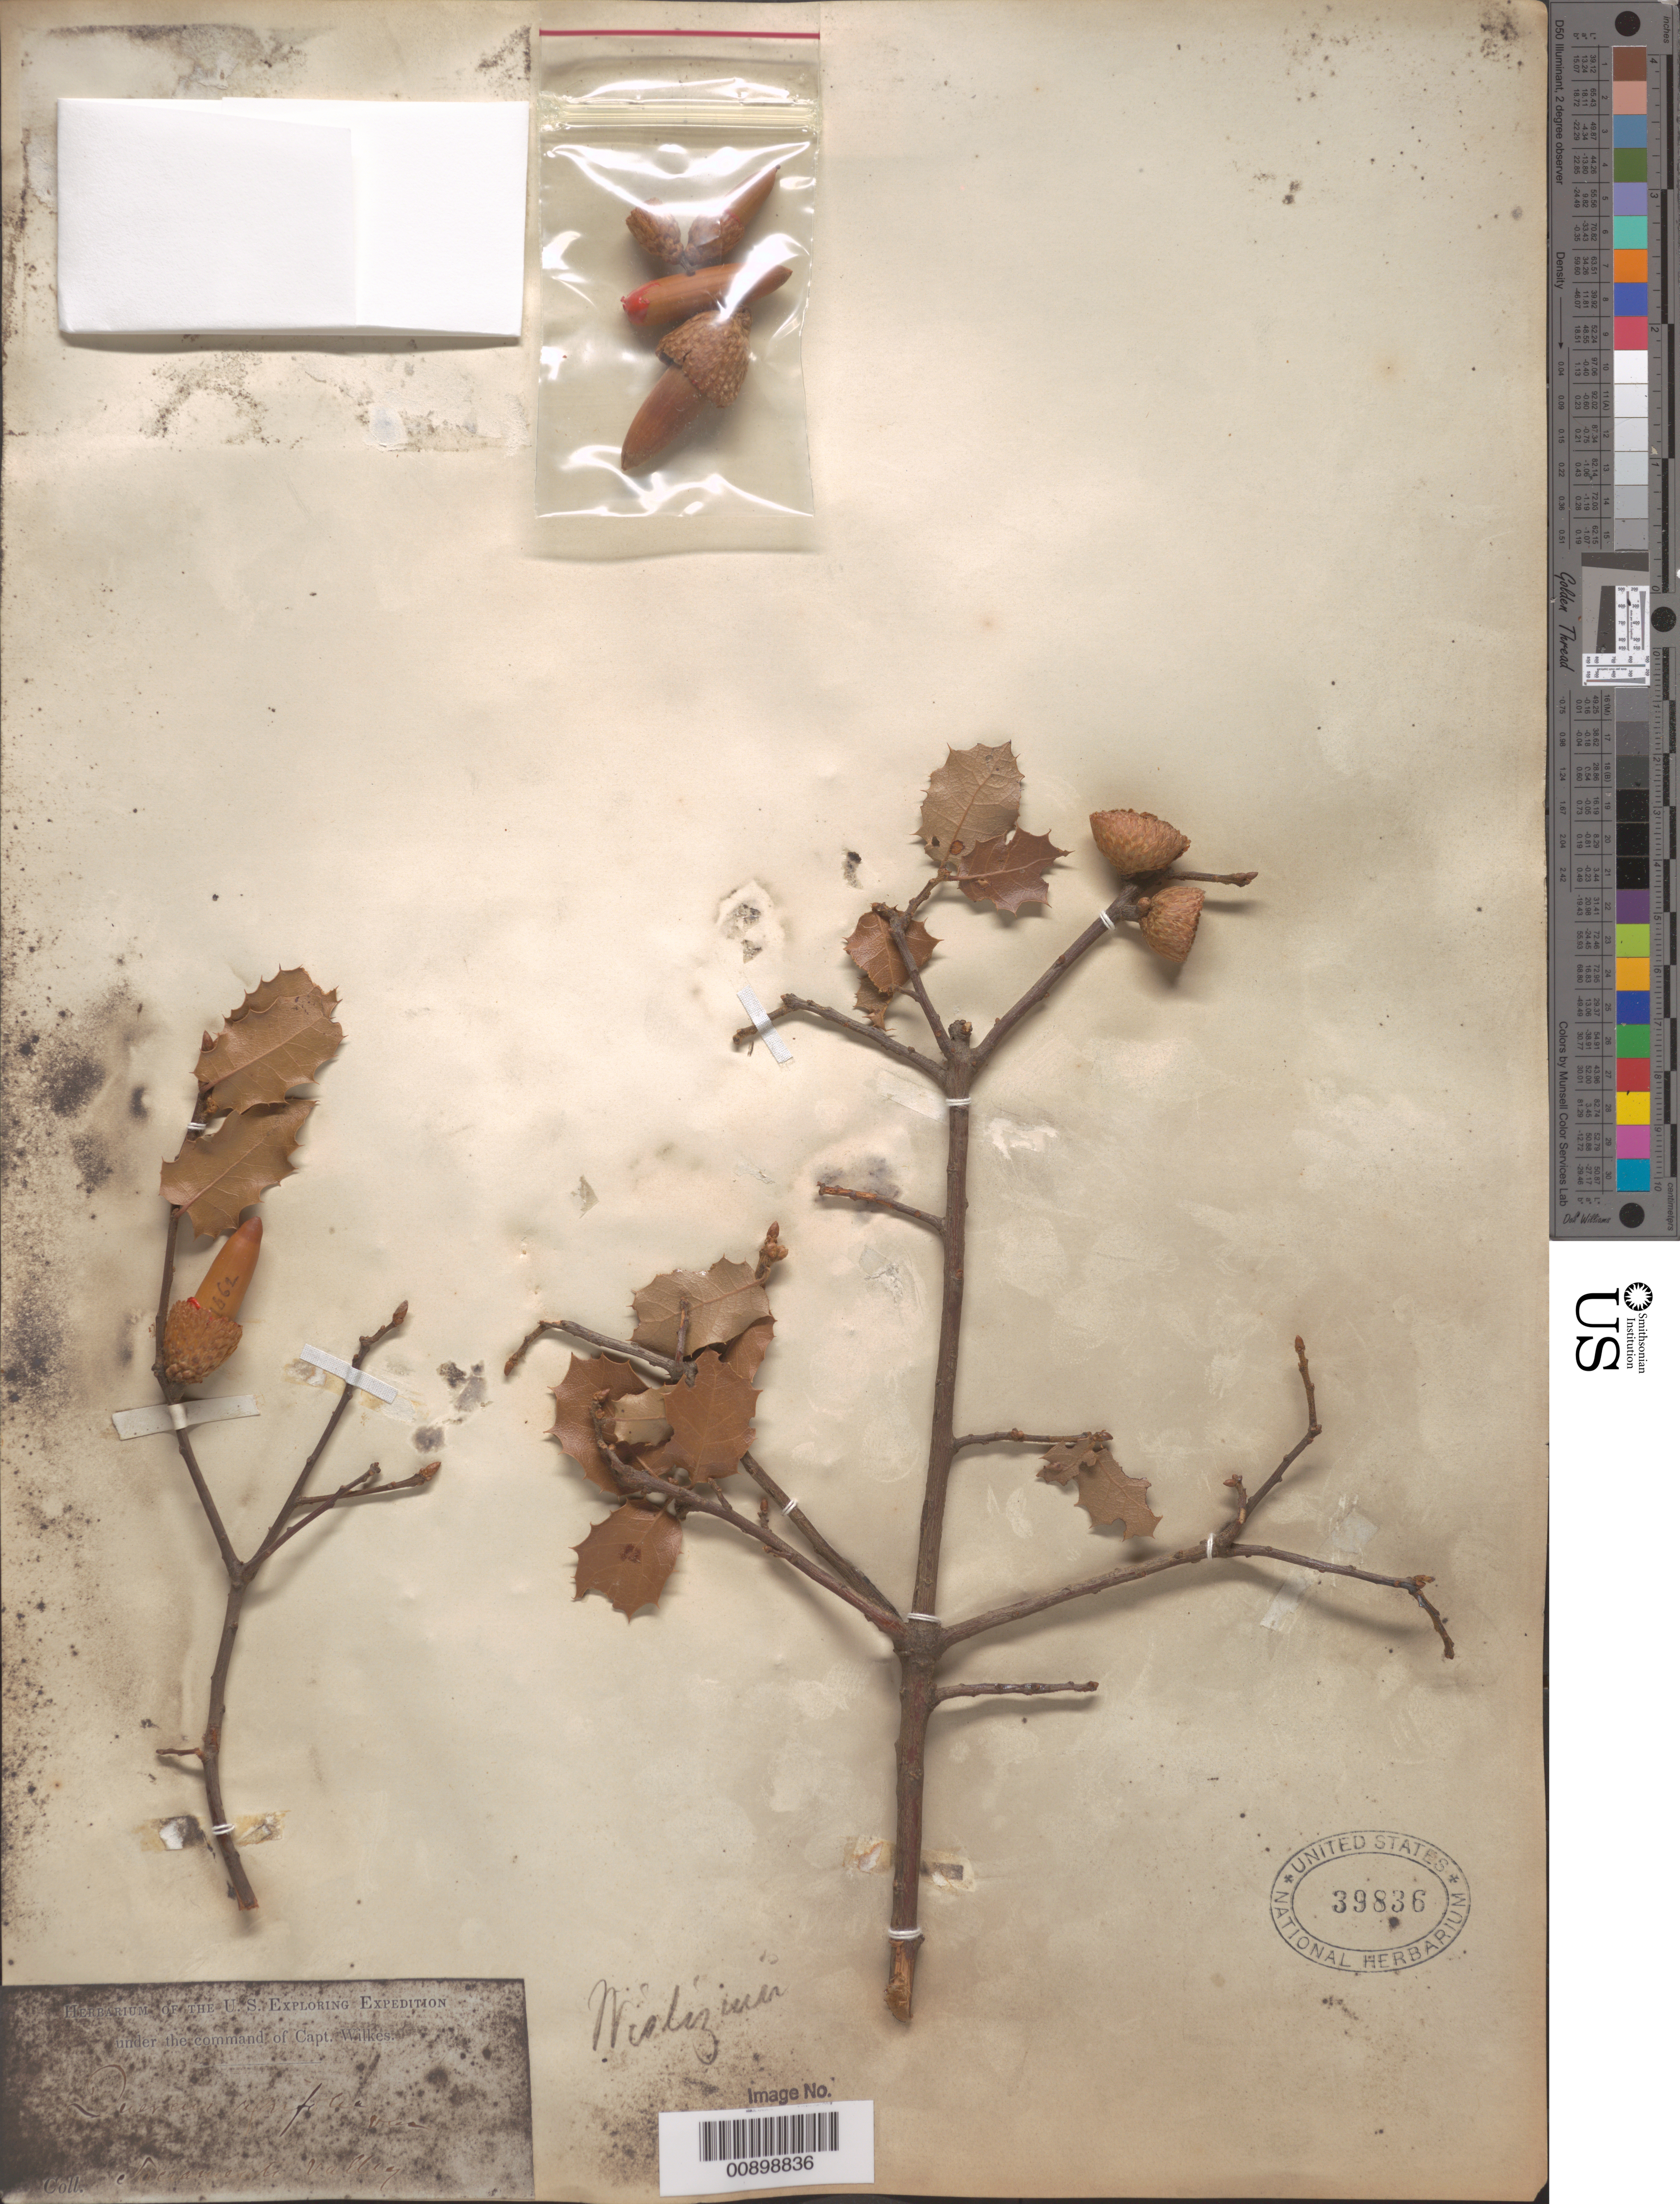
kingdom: Plantae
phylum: Tracheophyta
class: Magnoliopsida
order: Fagales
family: Fagaceae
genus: Quercus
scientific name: Quercus wislizeni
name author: A. DC.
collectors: Wilkes Explor. Exped.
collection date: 1838/1842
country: United States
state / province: California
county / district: Sacramento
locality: Sacramento Valley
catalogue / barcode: US 39836